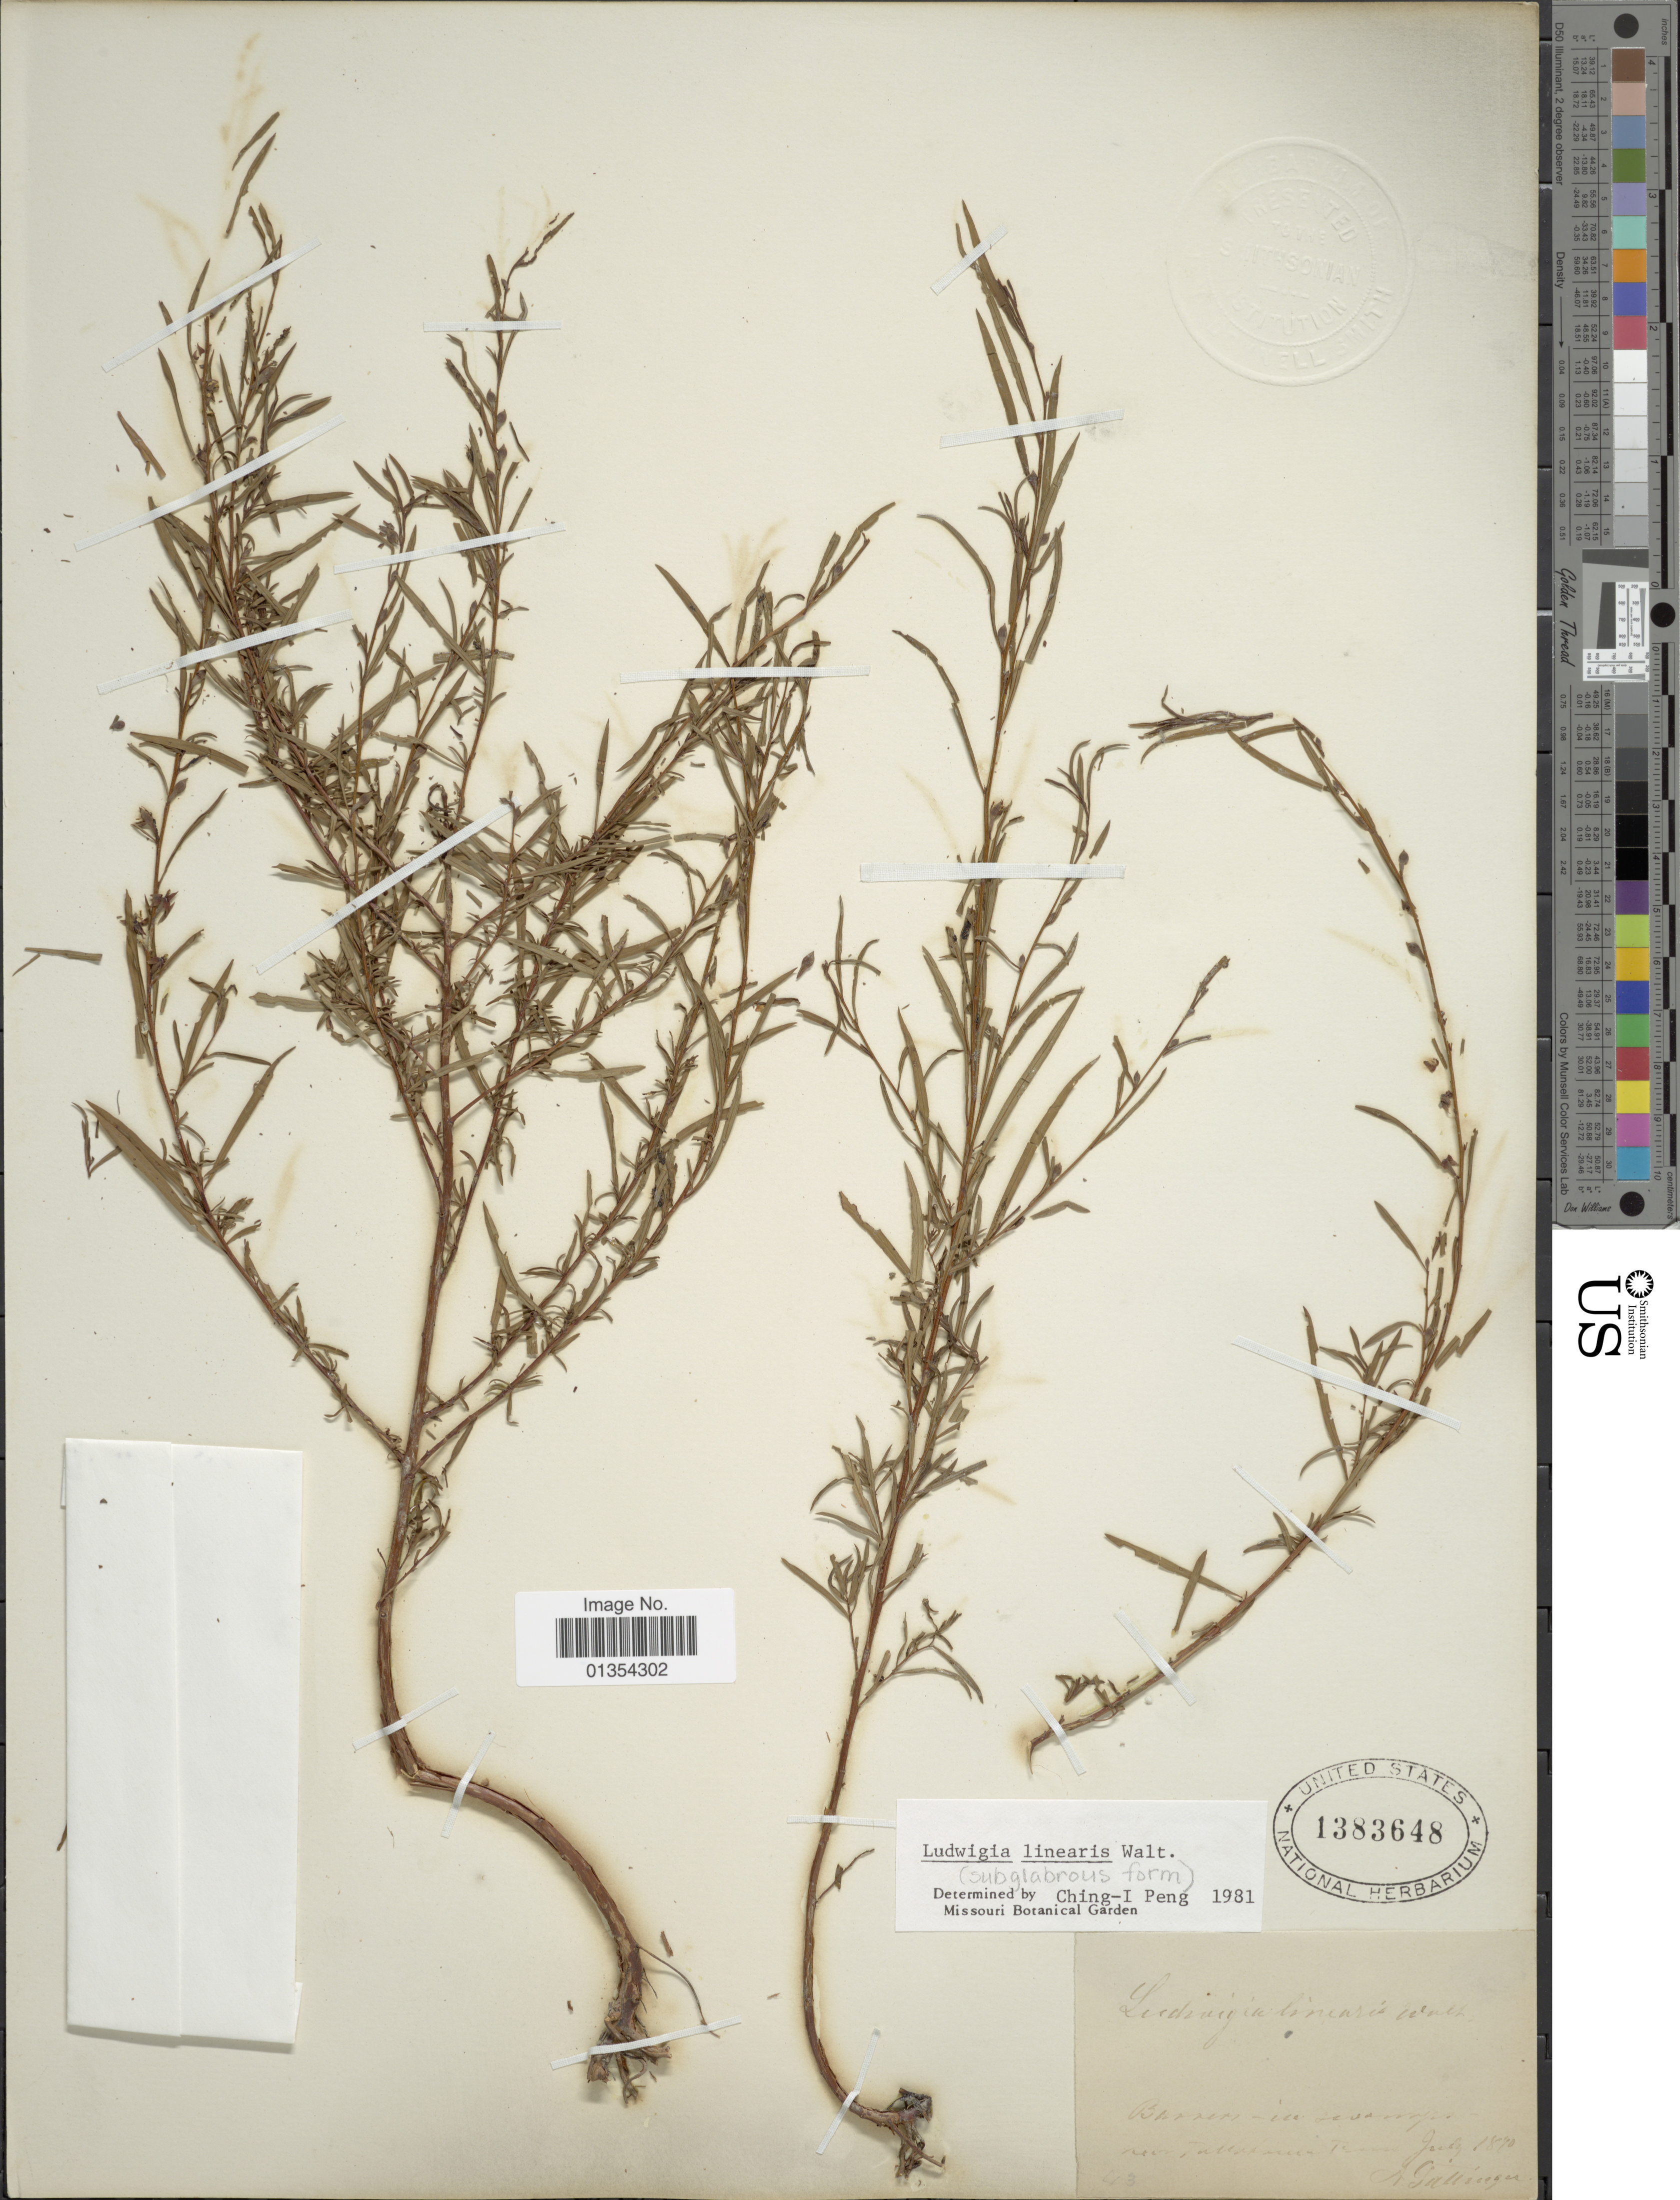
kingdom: Plantae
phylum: Tracheophyta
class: Magnoliopsida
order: Myrtales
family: Onagraceae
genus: Ludwigia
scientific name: Ludwigia linearis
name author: Walter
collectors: A. Gallinger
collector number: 43*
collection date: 1870-07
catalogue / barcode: US 1383648